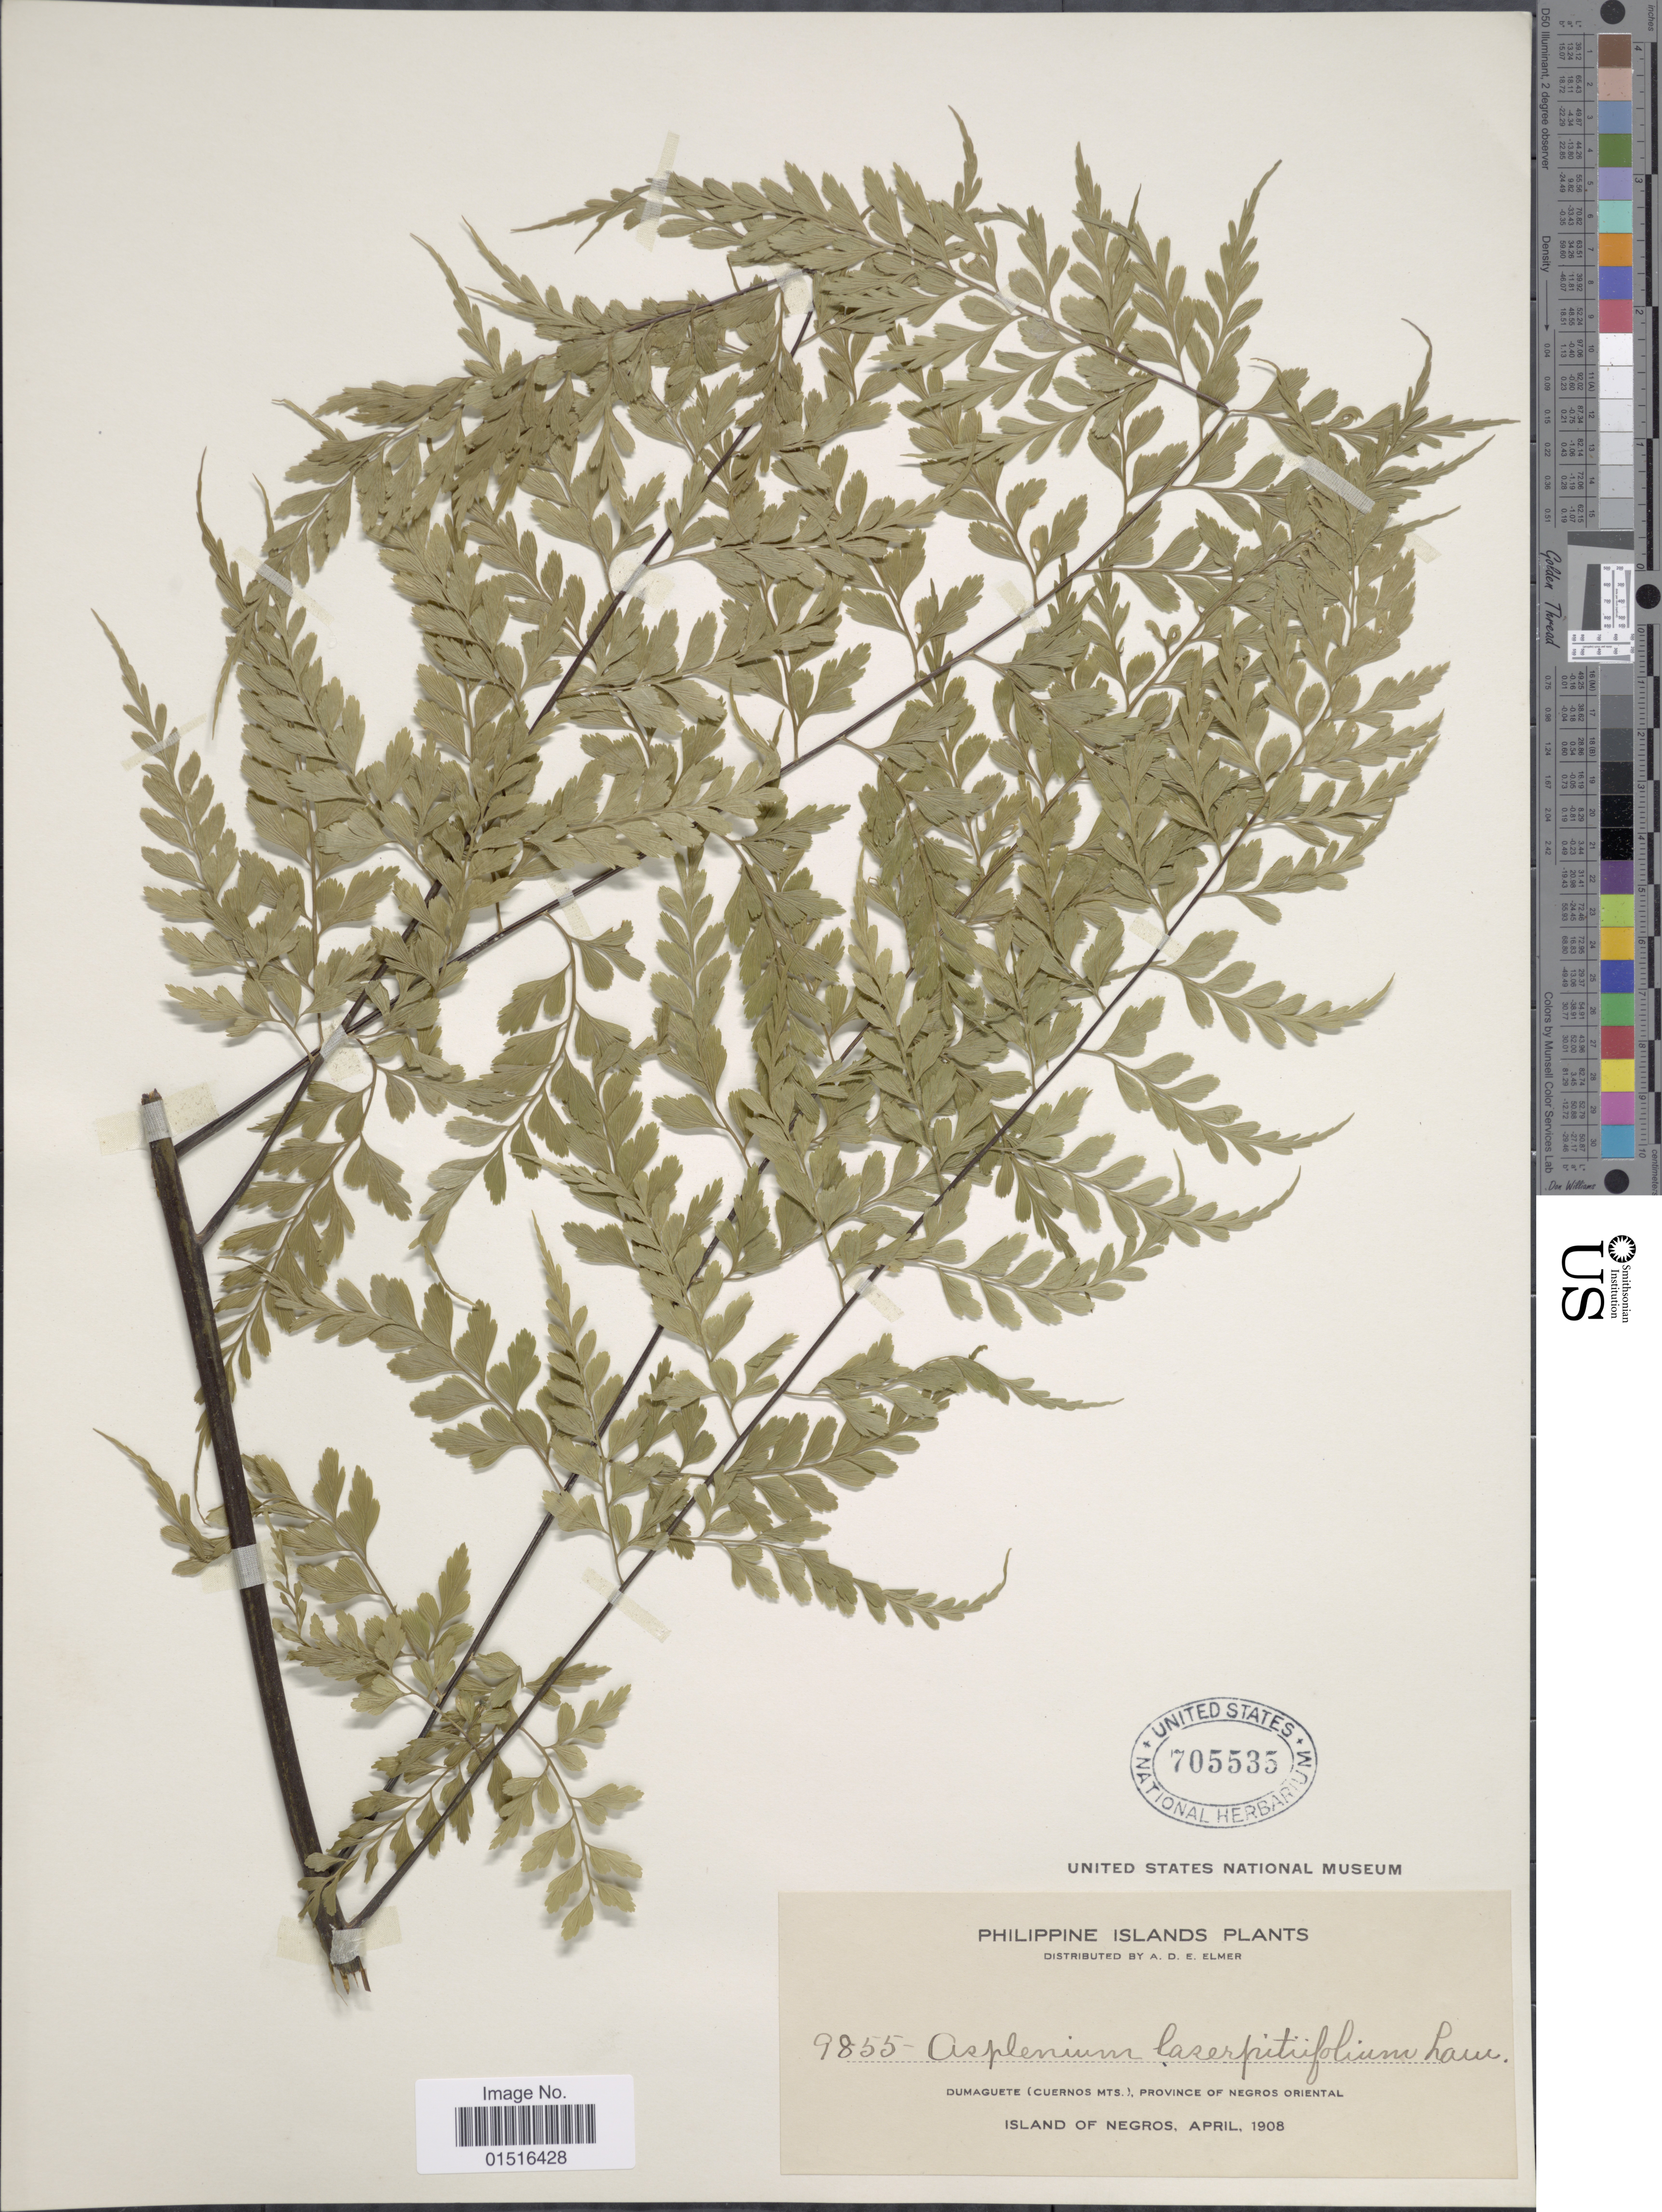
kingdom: Plantae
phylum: Tracheophyta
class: Polypodiopsida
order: Polypodiales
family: Aspleniaceae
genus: Asplenium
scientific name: Asplenium laserpitiifolium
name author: Lam.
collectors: A. D. E. Elmer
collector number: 9855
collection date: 1908-04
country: Philippines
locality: Philippine Islands, Dumaguete (Cuernos Mts.), Province of Negros Oriental, island of Negors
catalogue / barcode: US 705535